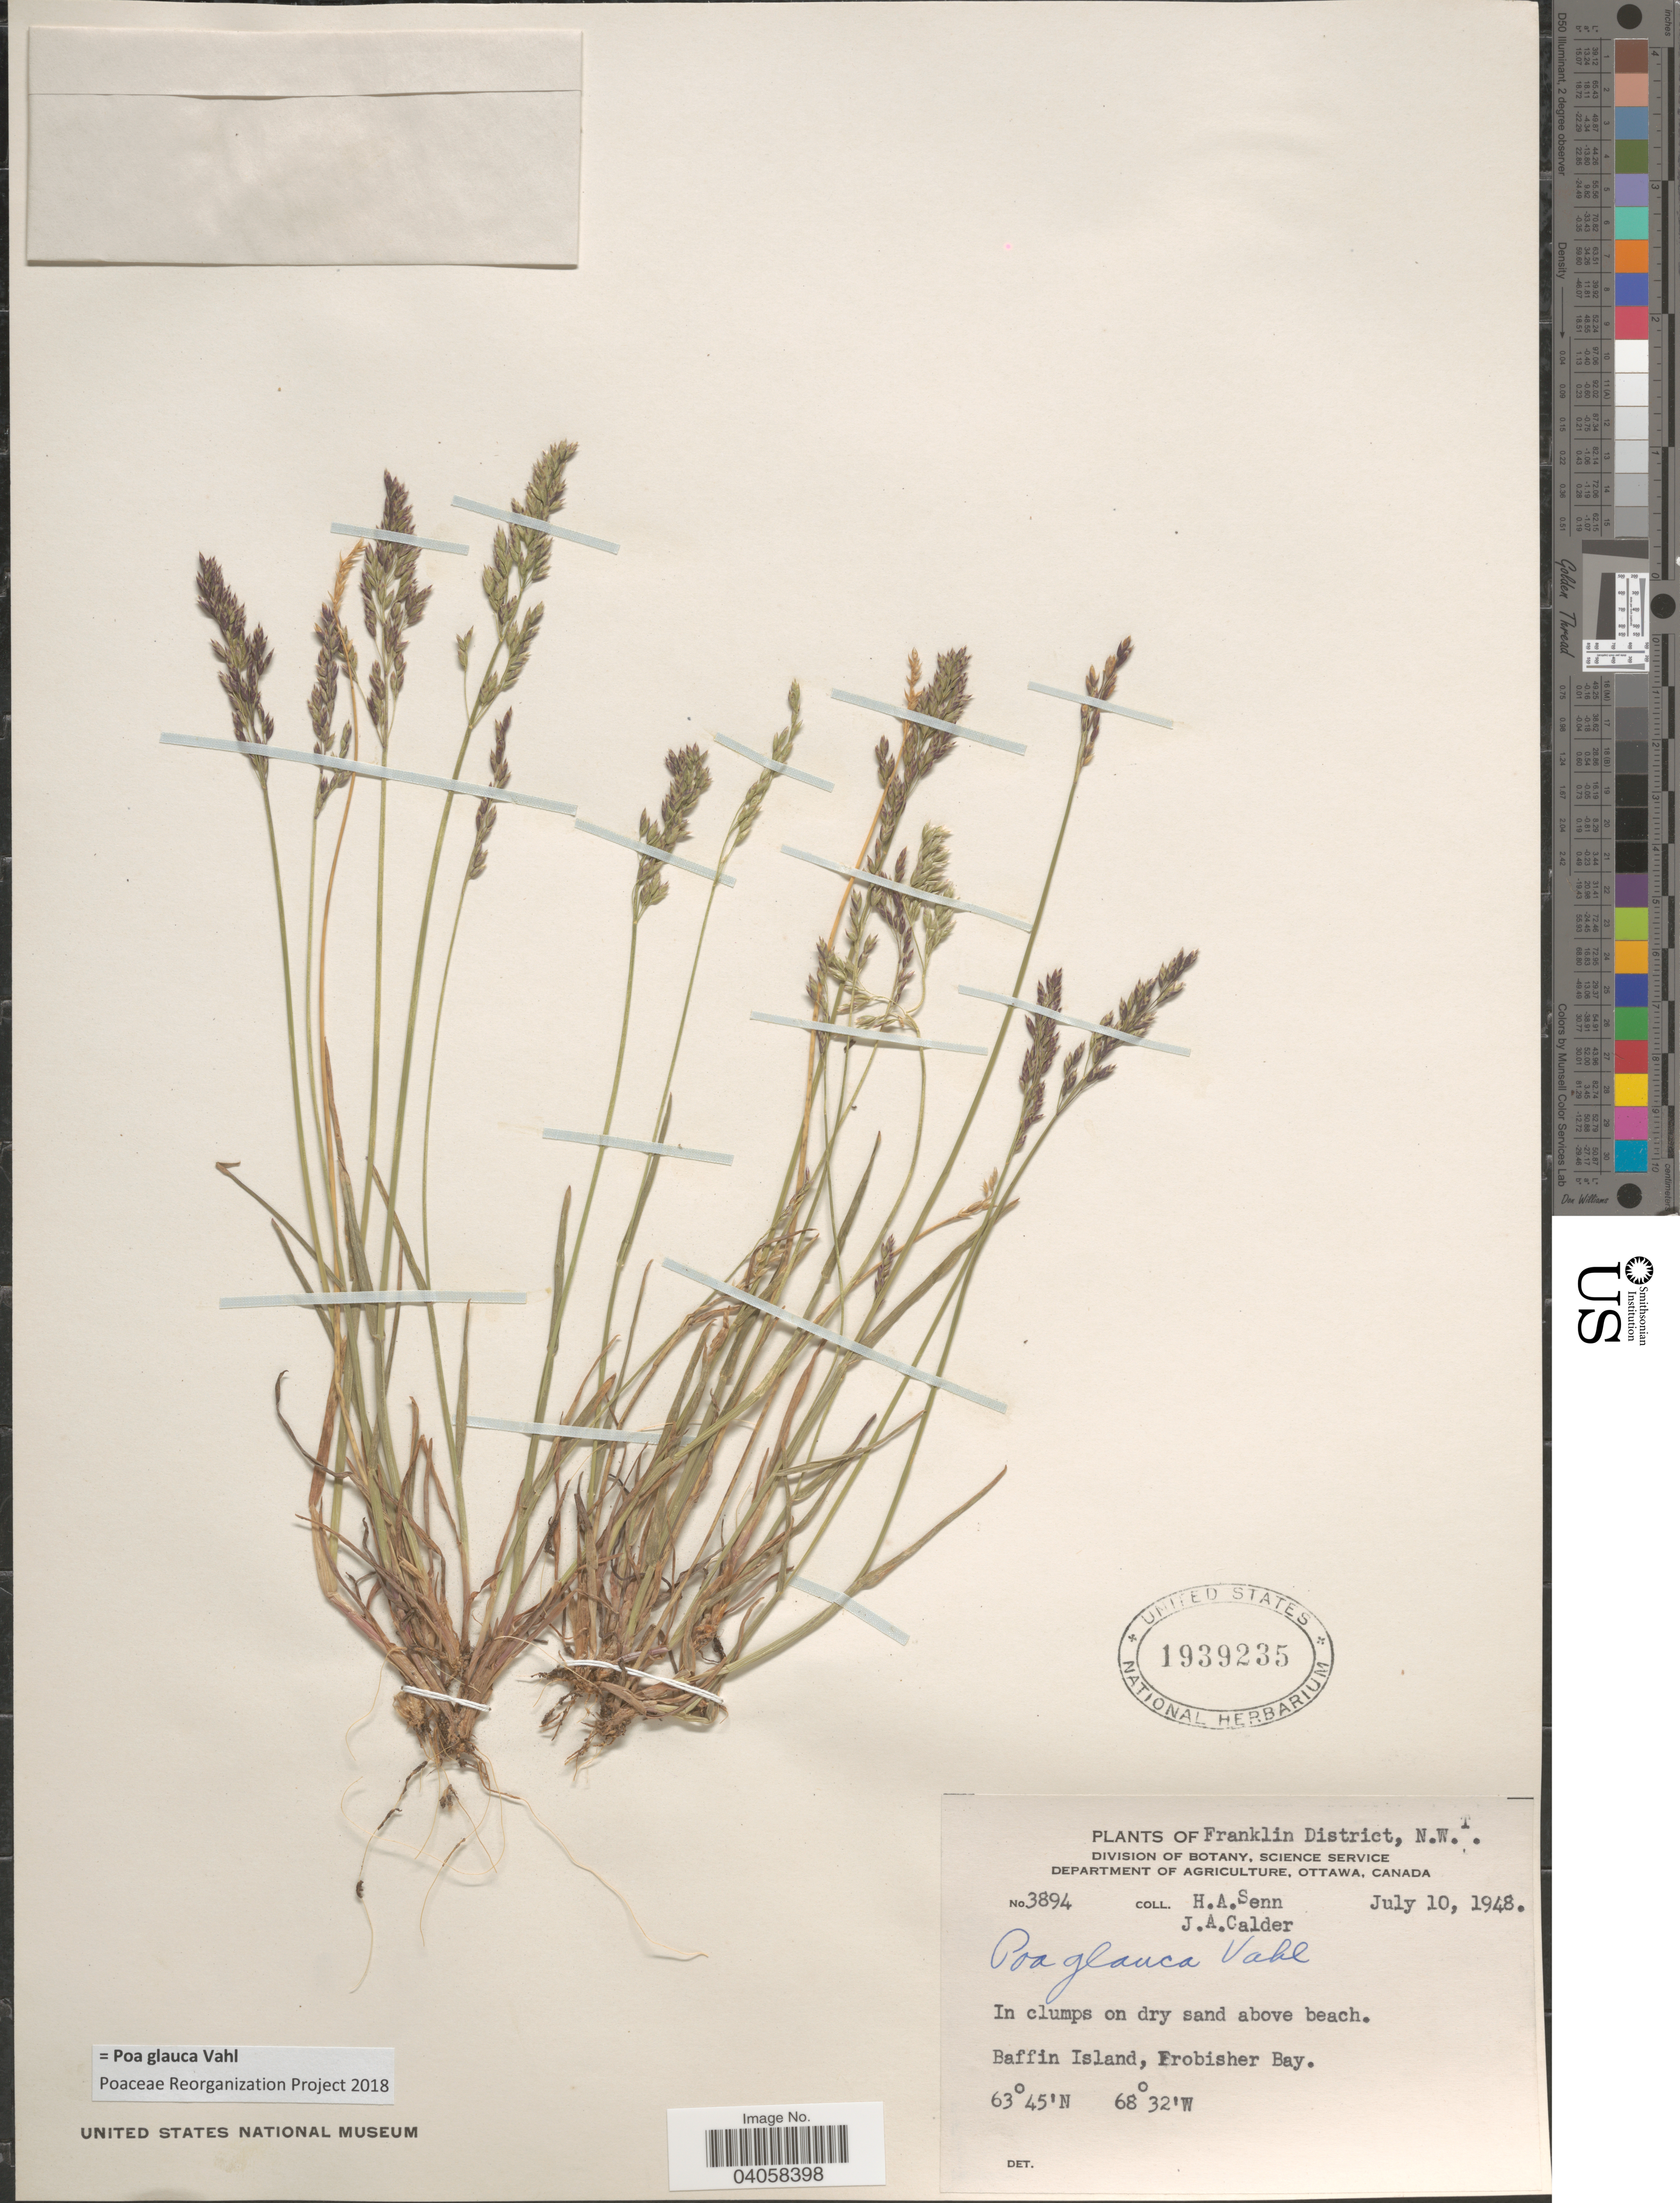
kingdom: Plantae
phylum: Tracheophyta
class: Liliopsida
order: Poales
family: Poaceae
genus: Poa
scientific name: Poa glauca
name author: Vahl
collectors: H. Senn & J. A. Calder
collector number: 3894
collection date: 1948-07-10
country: Canada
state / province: Northwest Territories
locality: Franklin District. In clumps on dry sand above beach. Baffin Island, Frobisher Bay.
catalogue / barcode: US 1939235